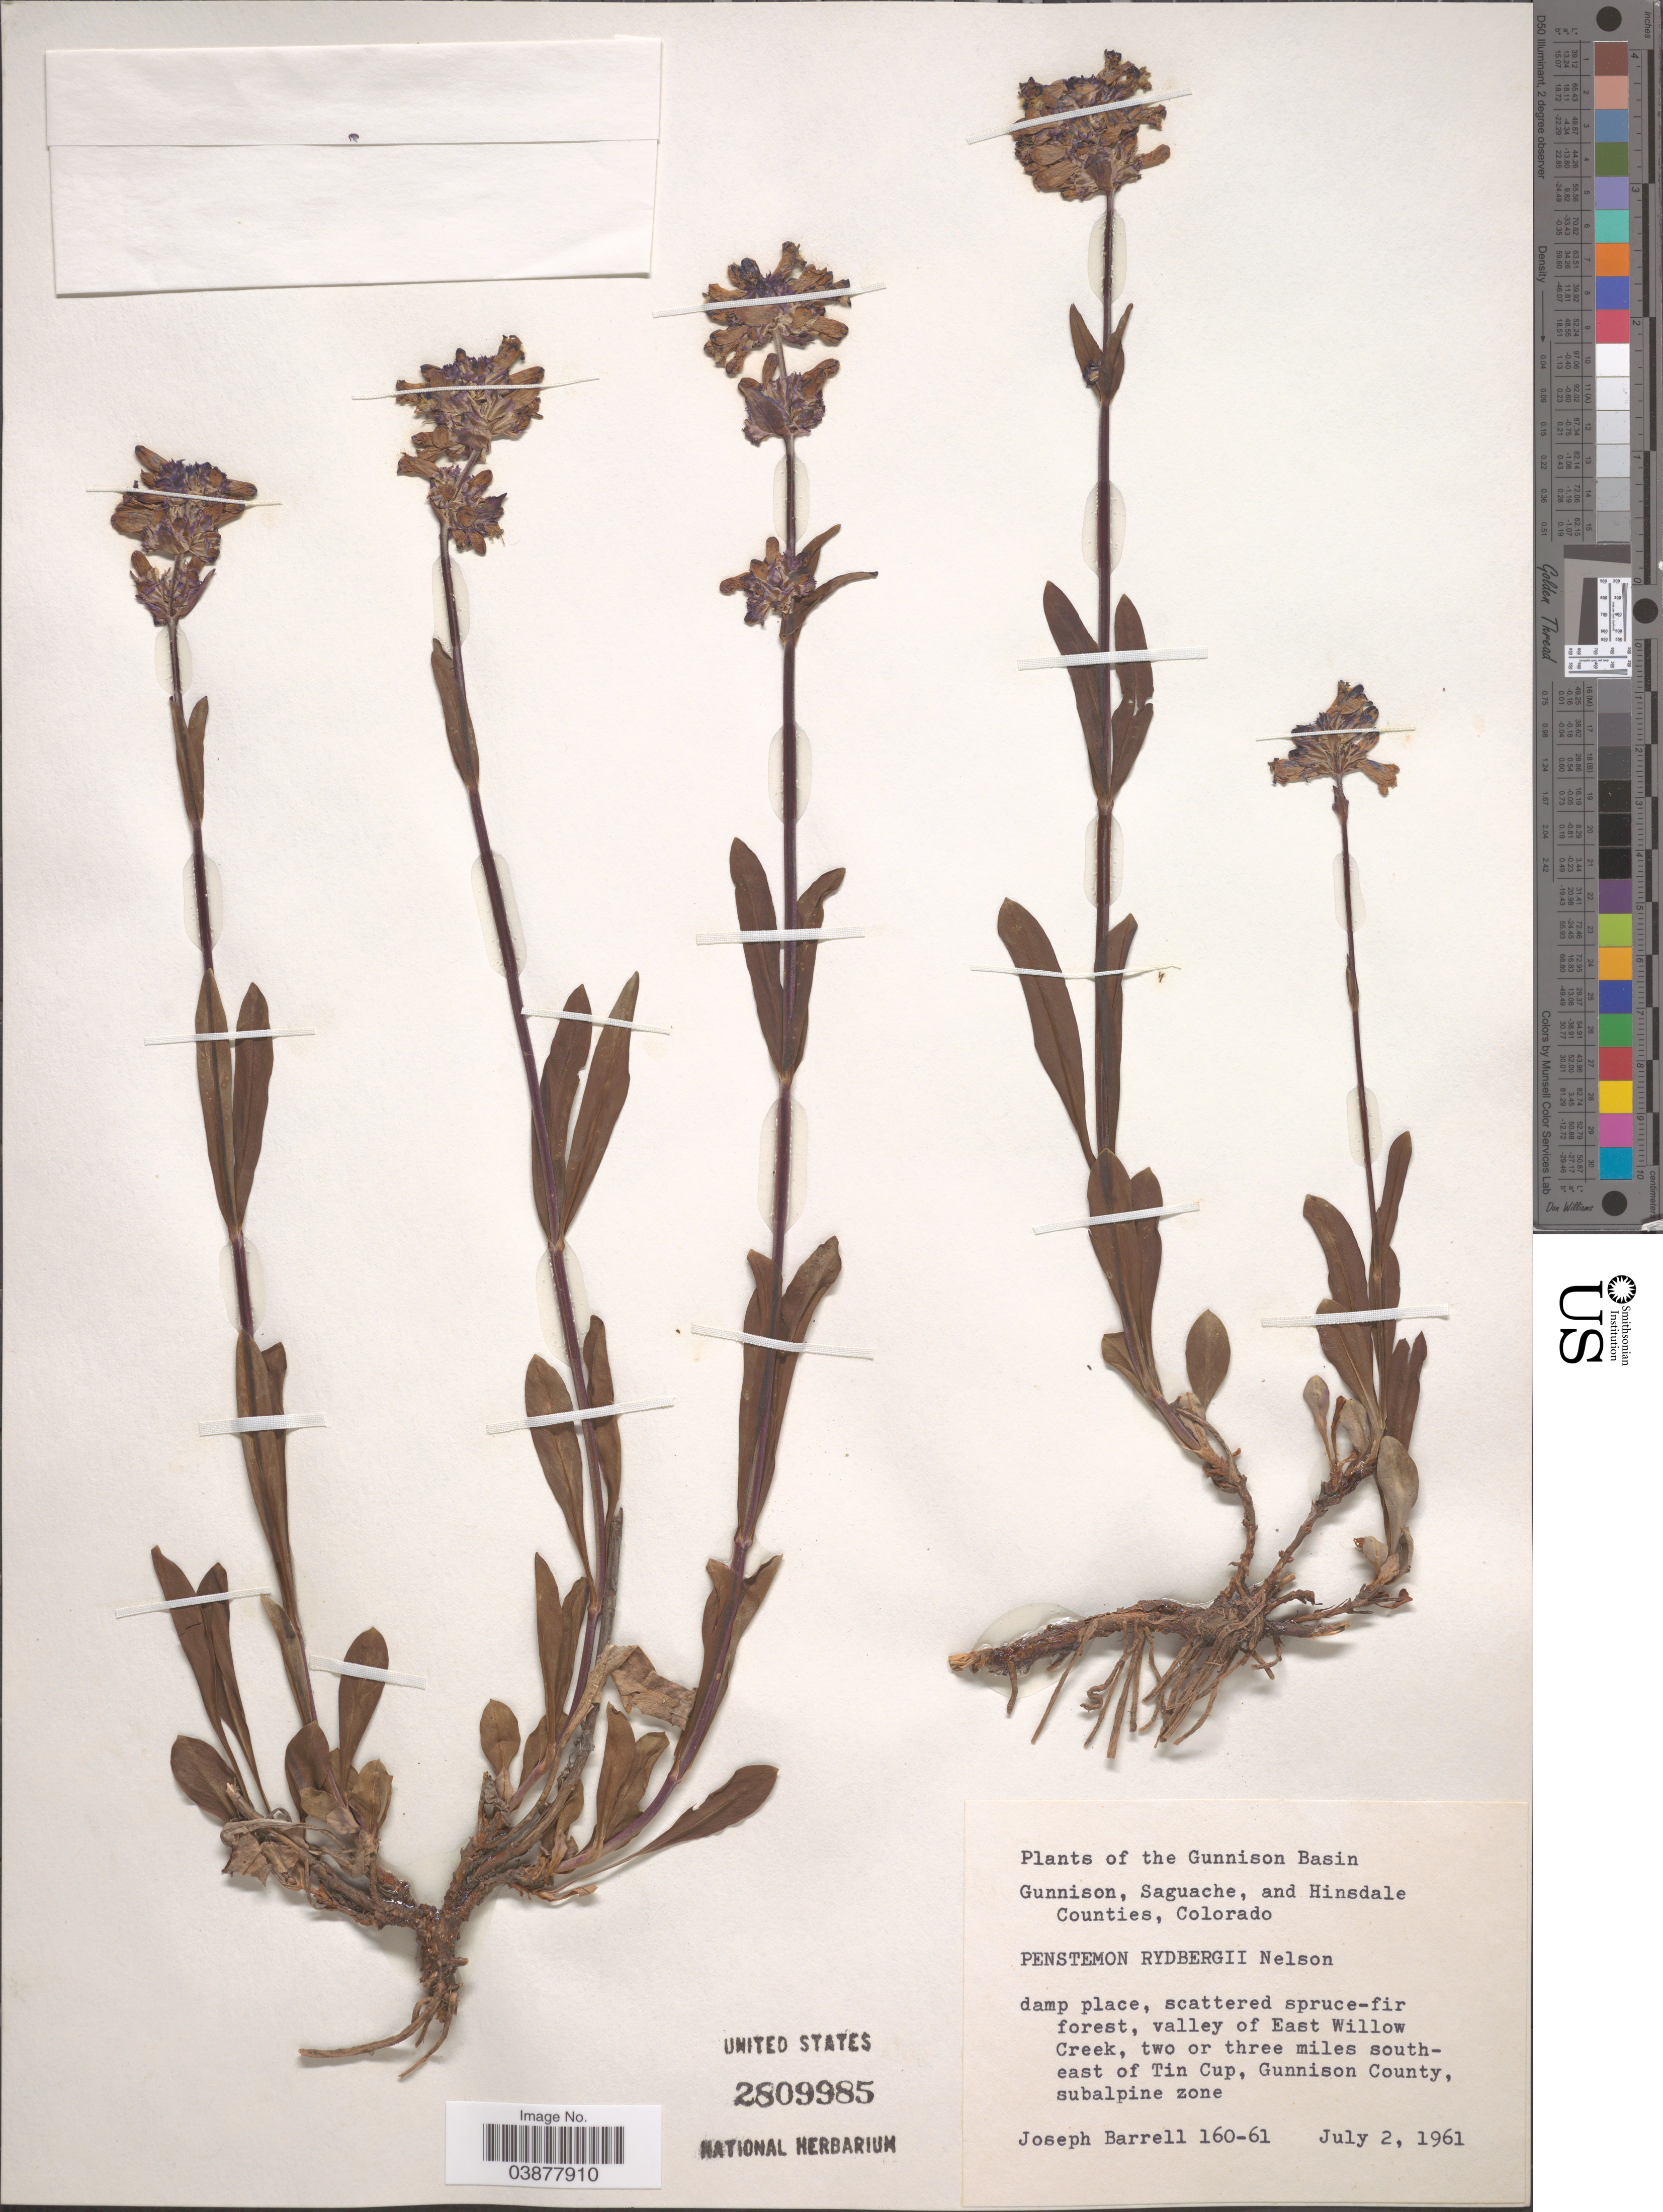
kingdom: Plantae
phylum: Tracheophyta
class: Magnoliopsida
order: Lamiales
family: Plantaginaceae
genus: Penstemon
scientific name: Penstemon rydbergii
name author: A. Nelson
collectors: J. Barrell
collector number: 160-61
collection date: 1961-07-02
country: United States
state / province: Colorado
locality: The Gunnison Basin. Valley of East Willow Creek, two or three miles south-east of Tin Cup, Gunnison County, subalpine zone.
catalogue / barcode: US 2809985